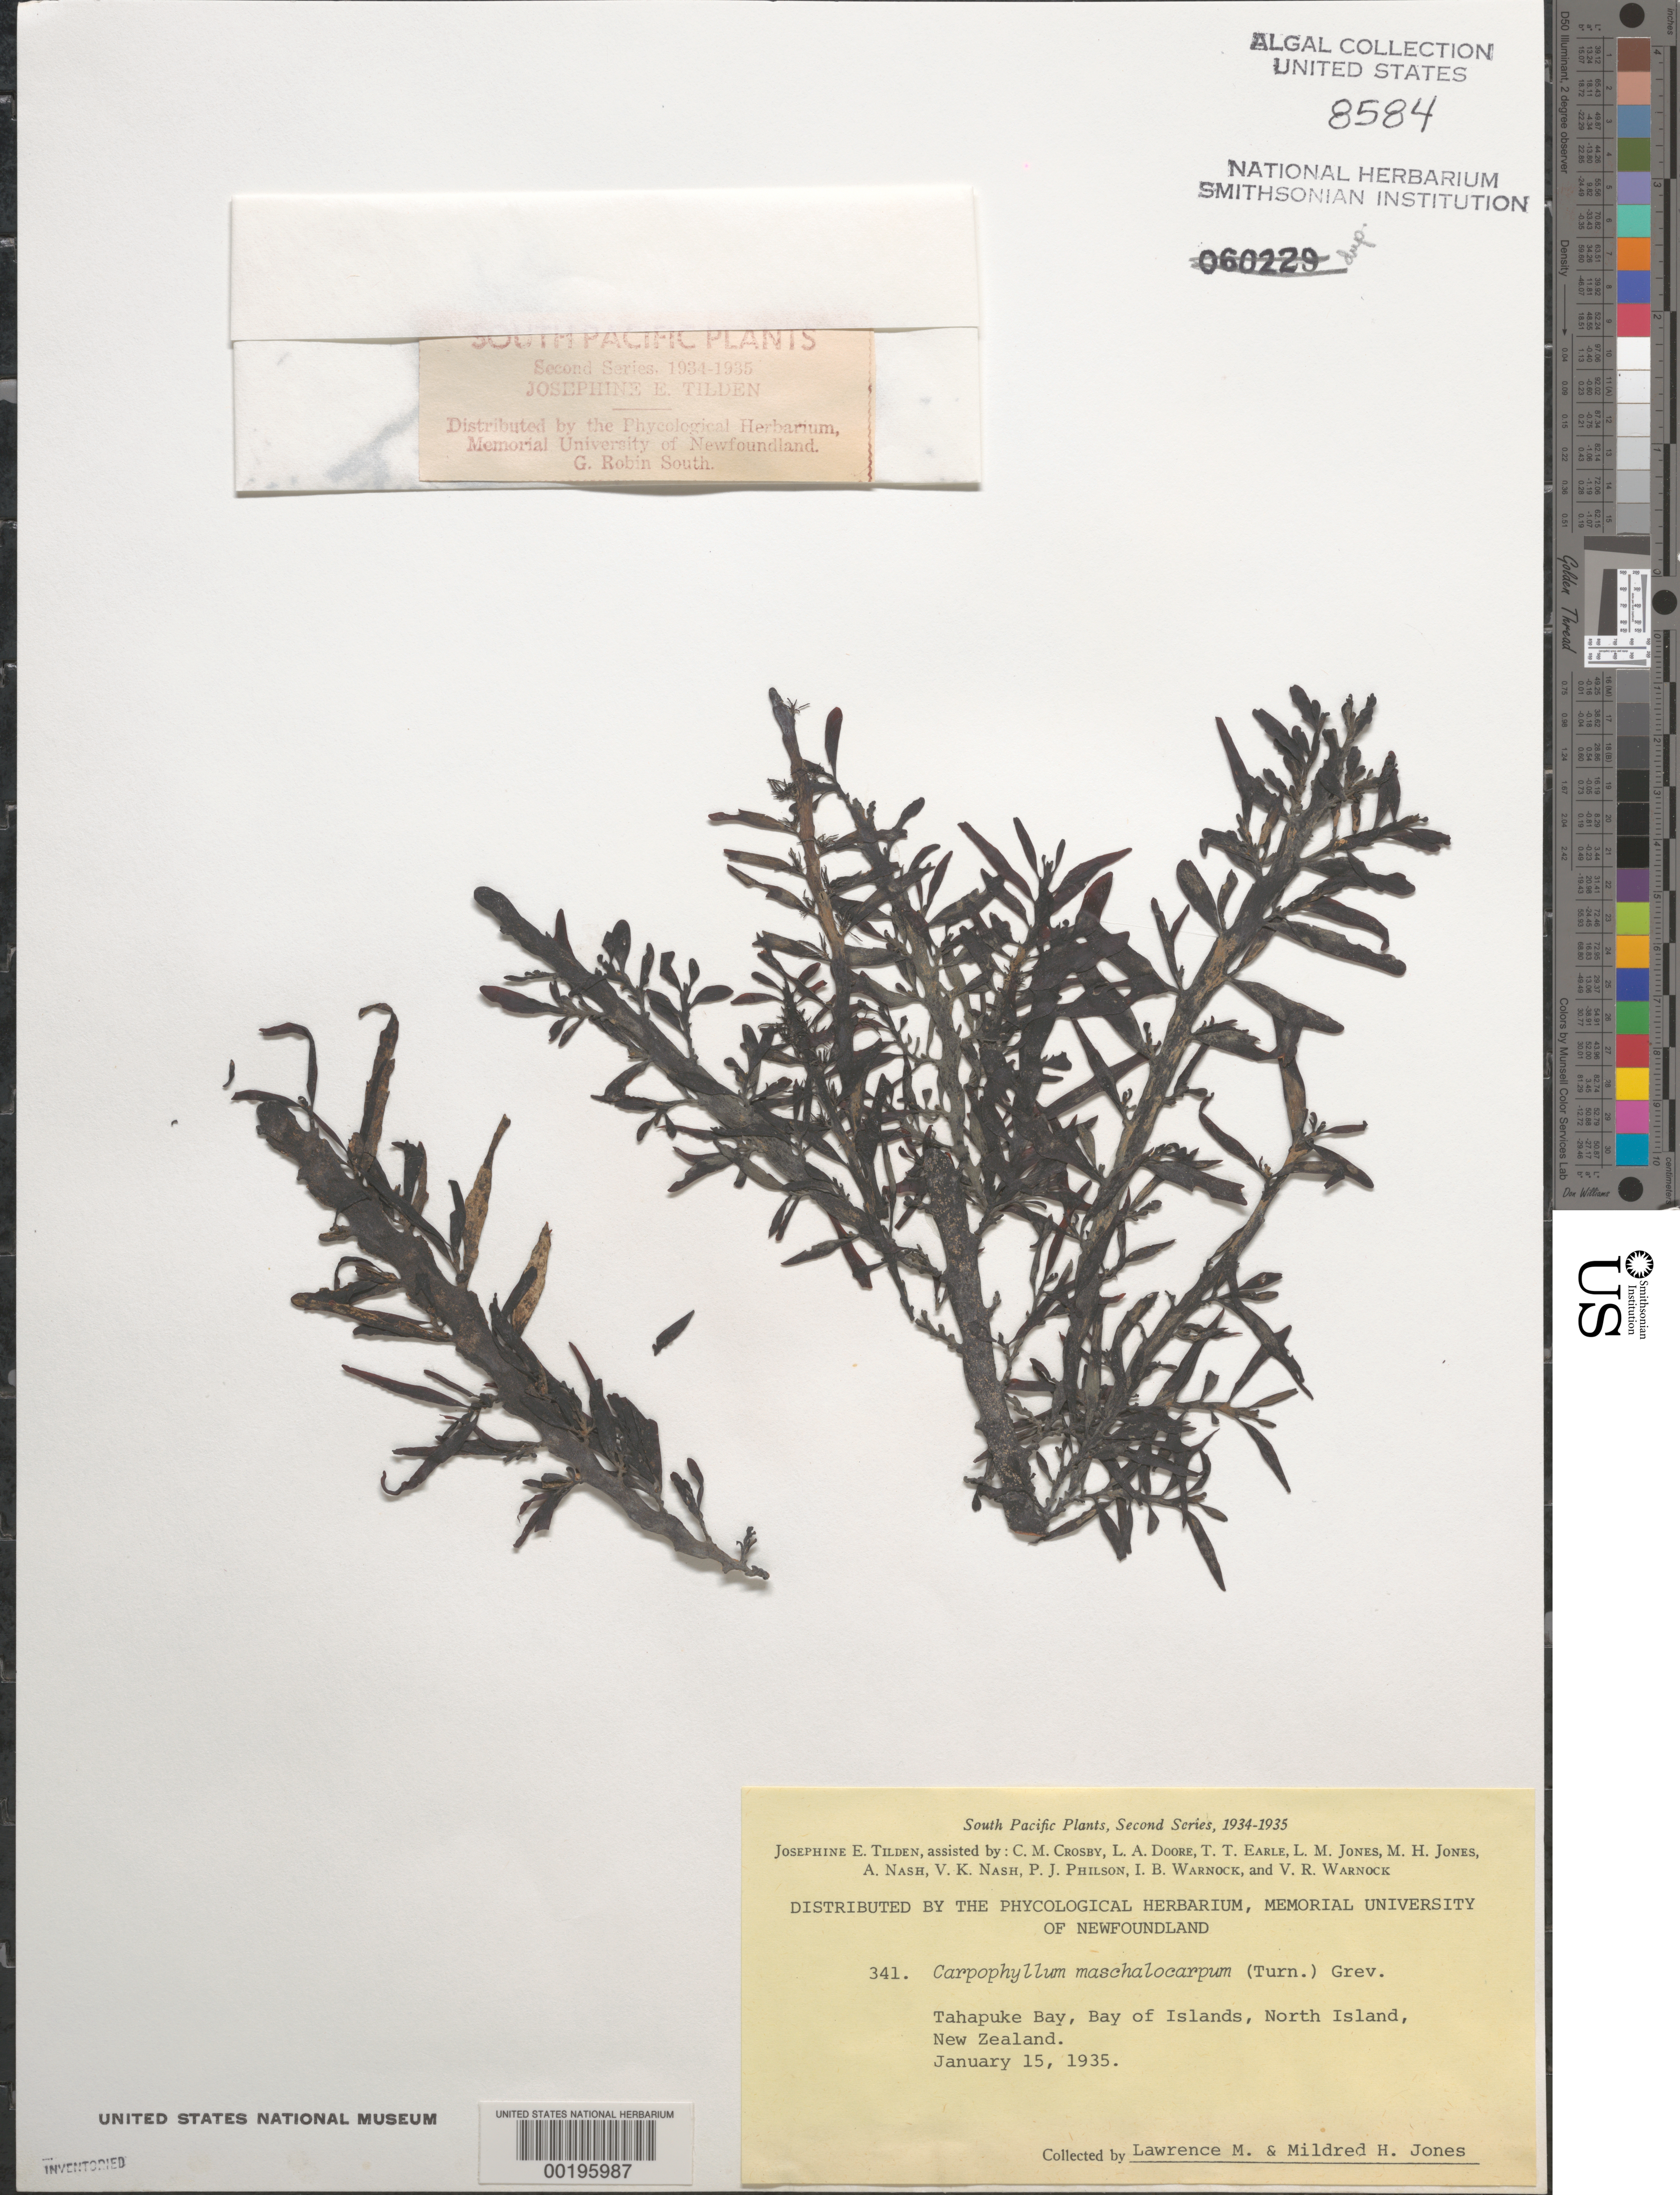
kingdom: Chromista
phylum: Ochrophyta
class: Phaeophyceae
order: Fucales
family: Sargassaceae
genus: Carpophyllum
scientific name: Carpophyllum maschalocarpum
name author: (Turner) Grev.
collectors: L. M. Jones & M. H. Jones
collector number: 341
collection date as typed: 15 Jan 1935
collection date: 1935-01-15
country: New Zealand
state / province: Northland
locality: Tahapuke bay, bay of islands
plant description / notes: Tilden, South Pacific Plants, Second Series, 1934-1935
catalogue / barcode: US 8584